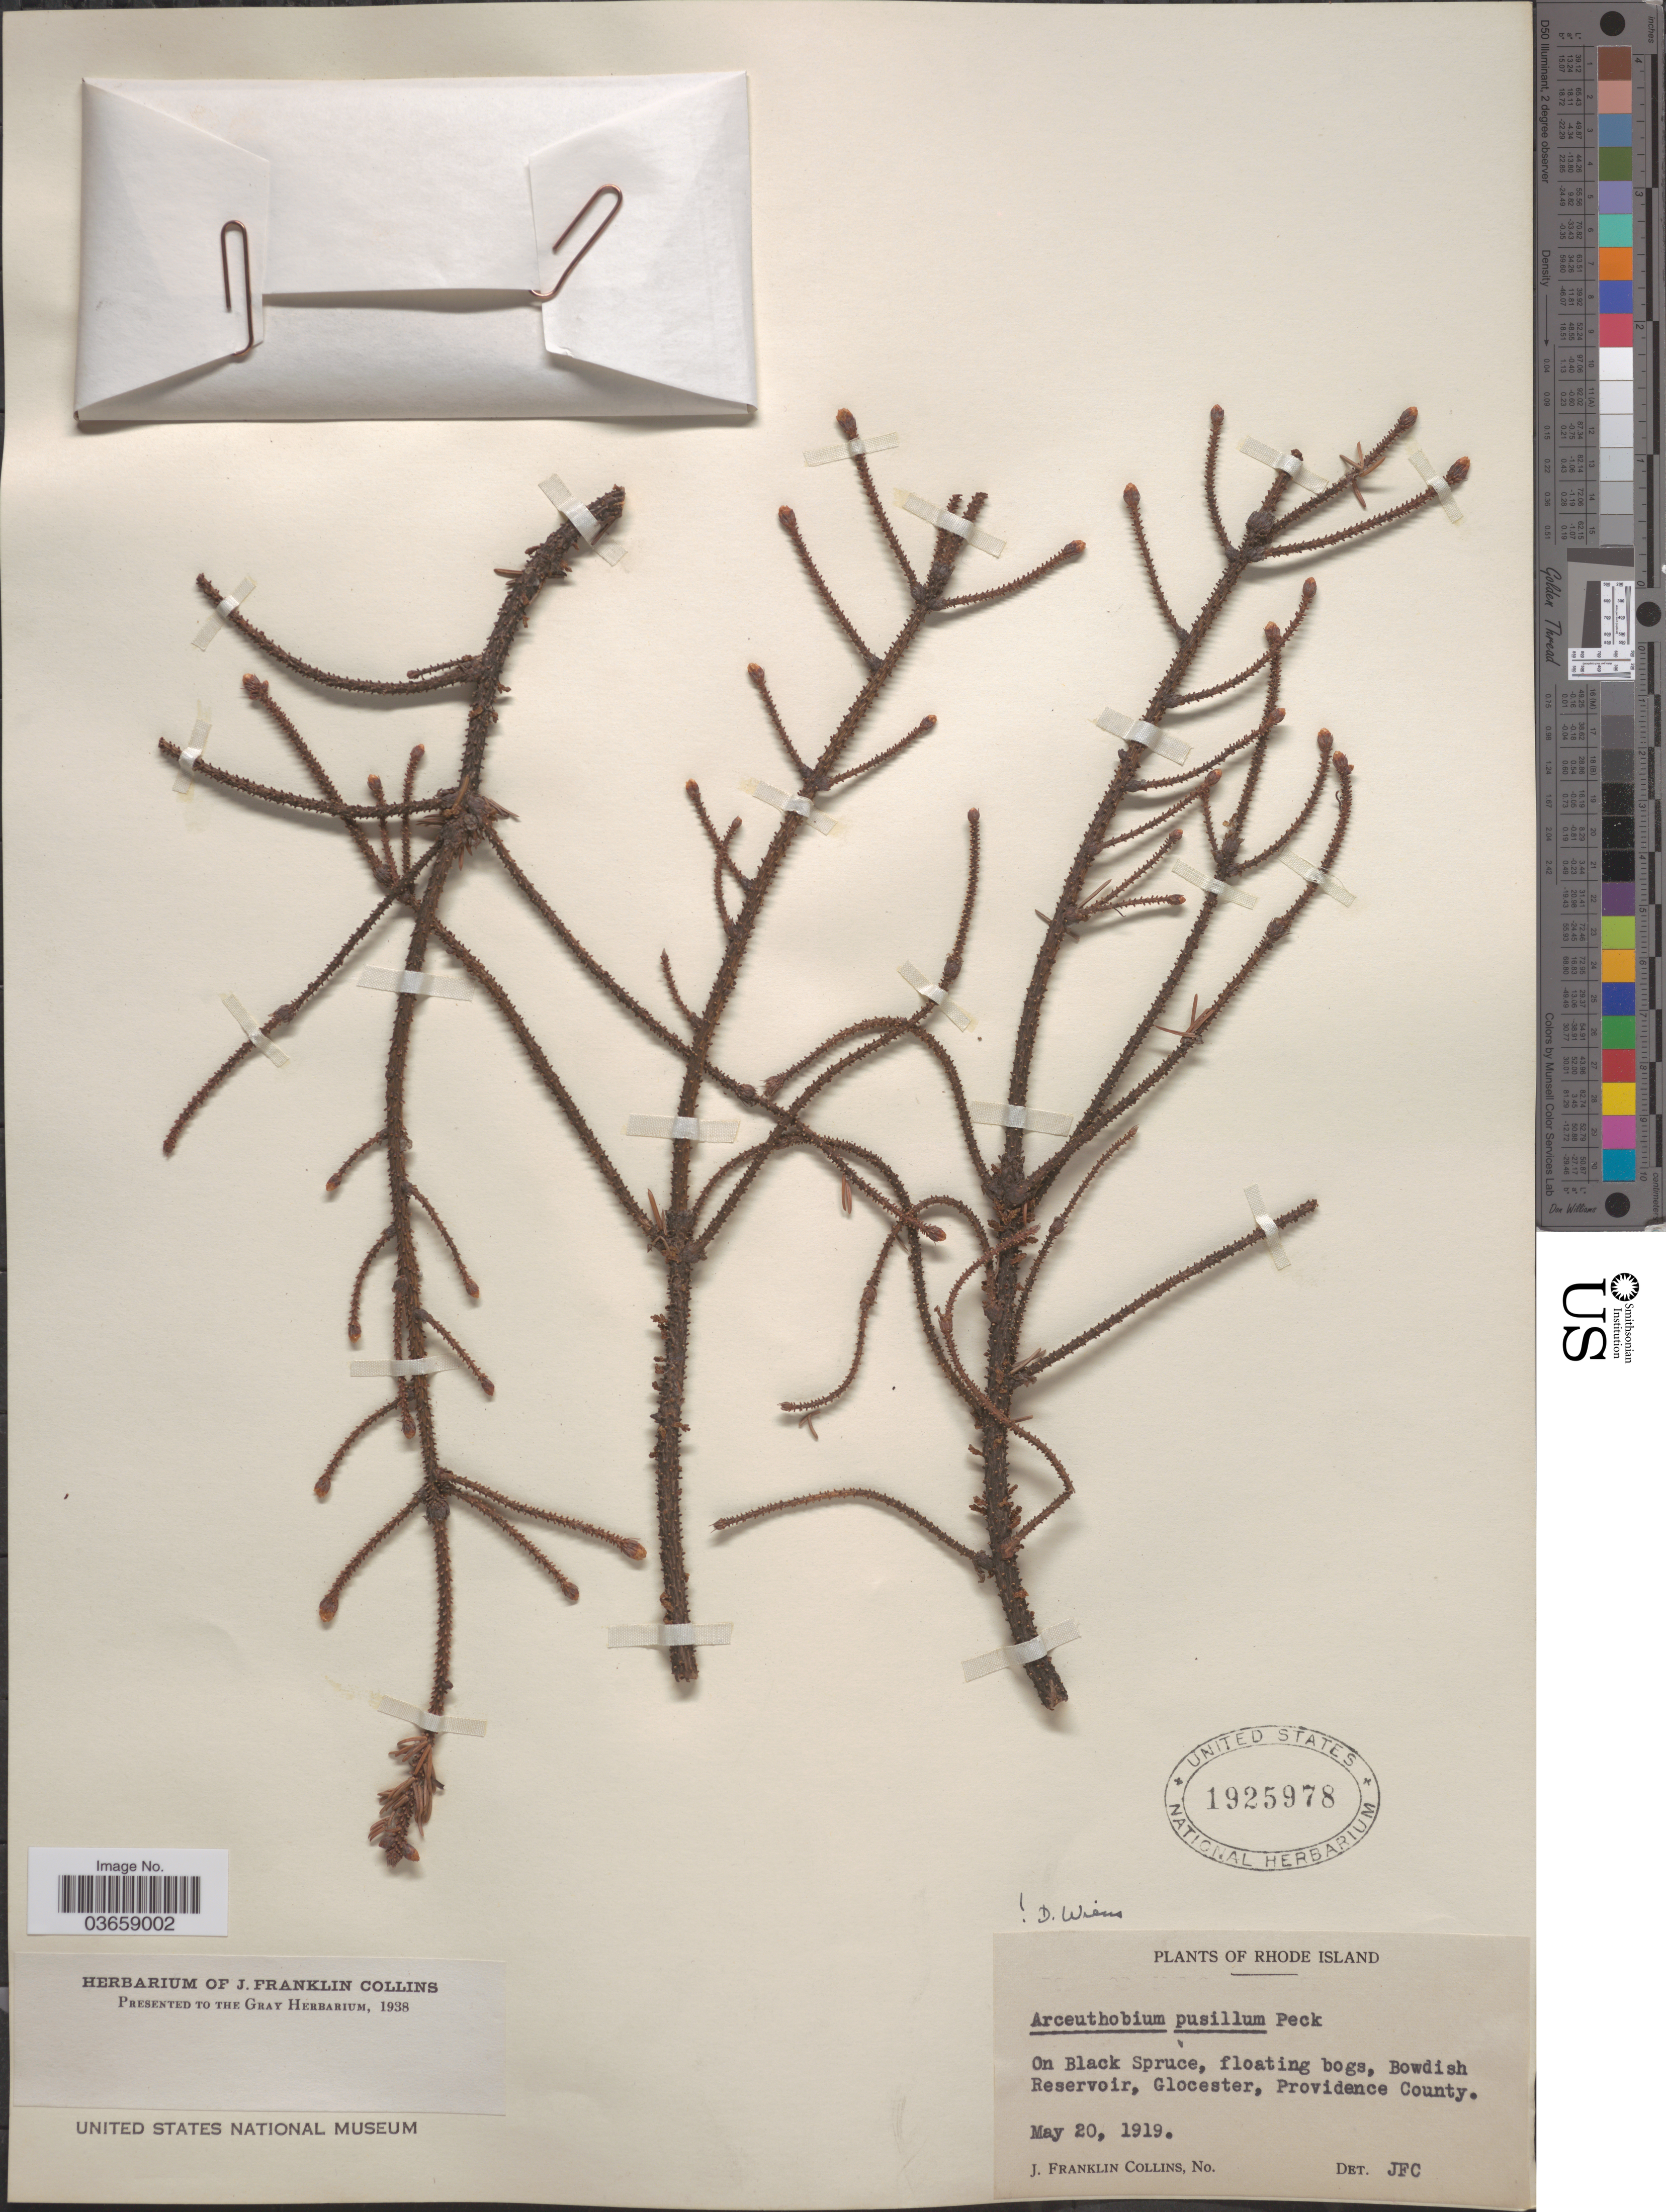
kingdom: Plantae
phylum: Tracheophyta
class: Magnoliopsida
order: Santalales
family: Viscaceae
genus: Arceuthobium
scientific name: Arceuthobium pusillum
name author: Peck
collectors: J. Collins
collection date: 1919-05-20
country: United States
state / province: Rhode Island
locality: On Black Spruce, floating bogs, Bowdish Reservoir, Glocester, Providence County.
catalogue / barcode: US 1925978